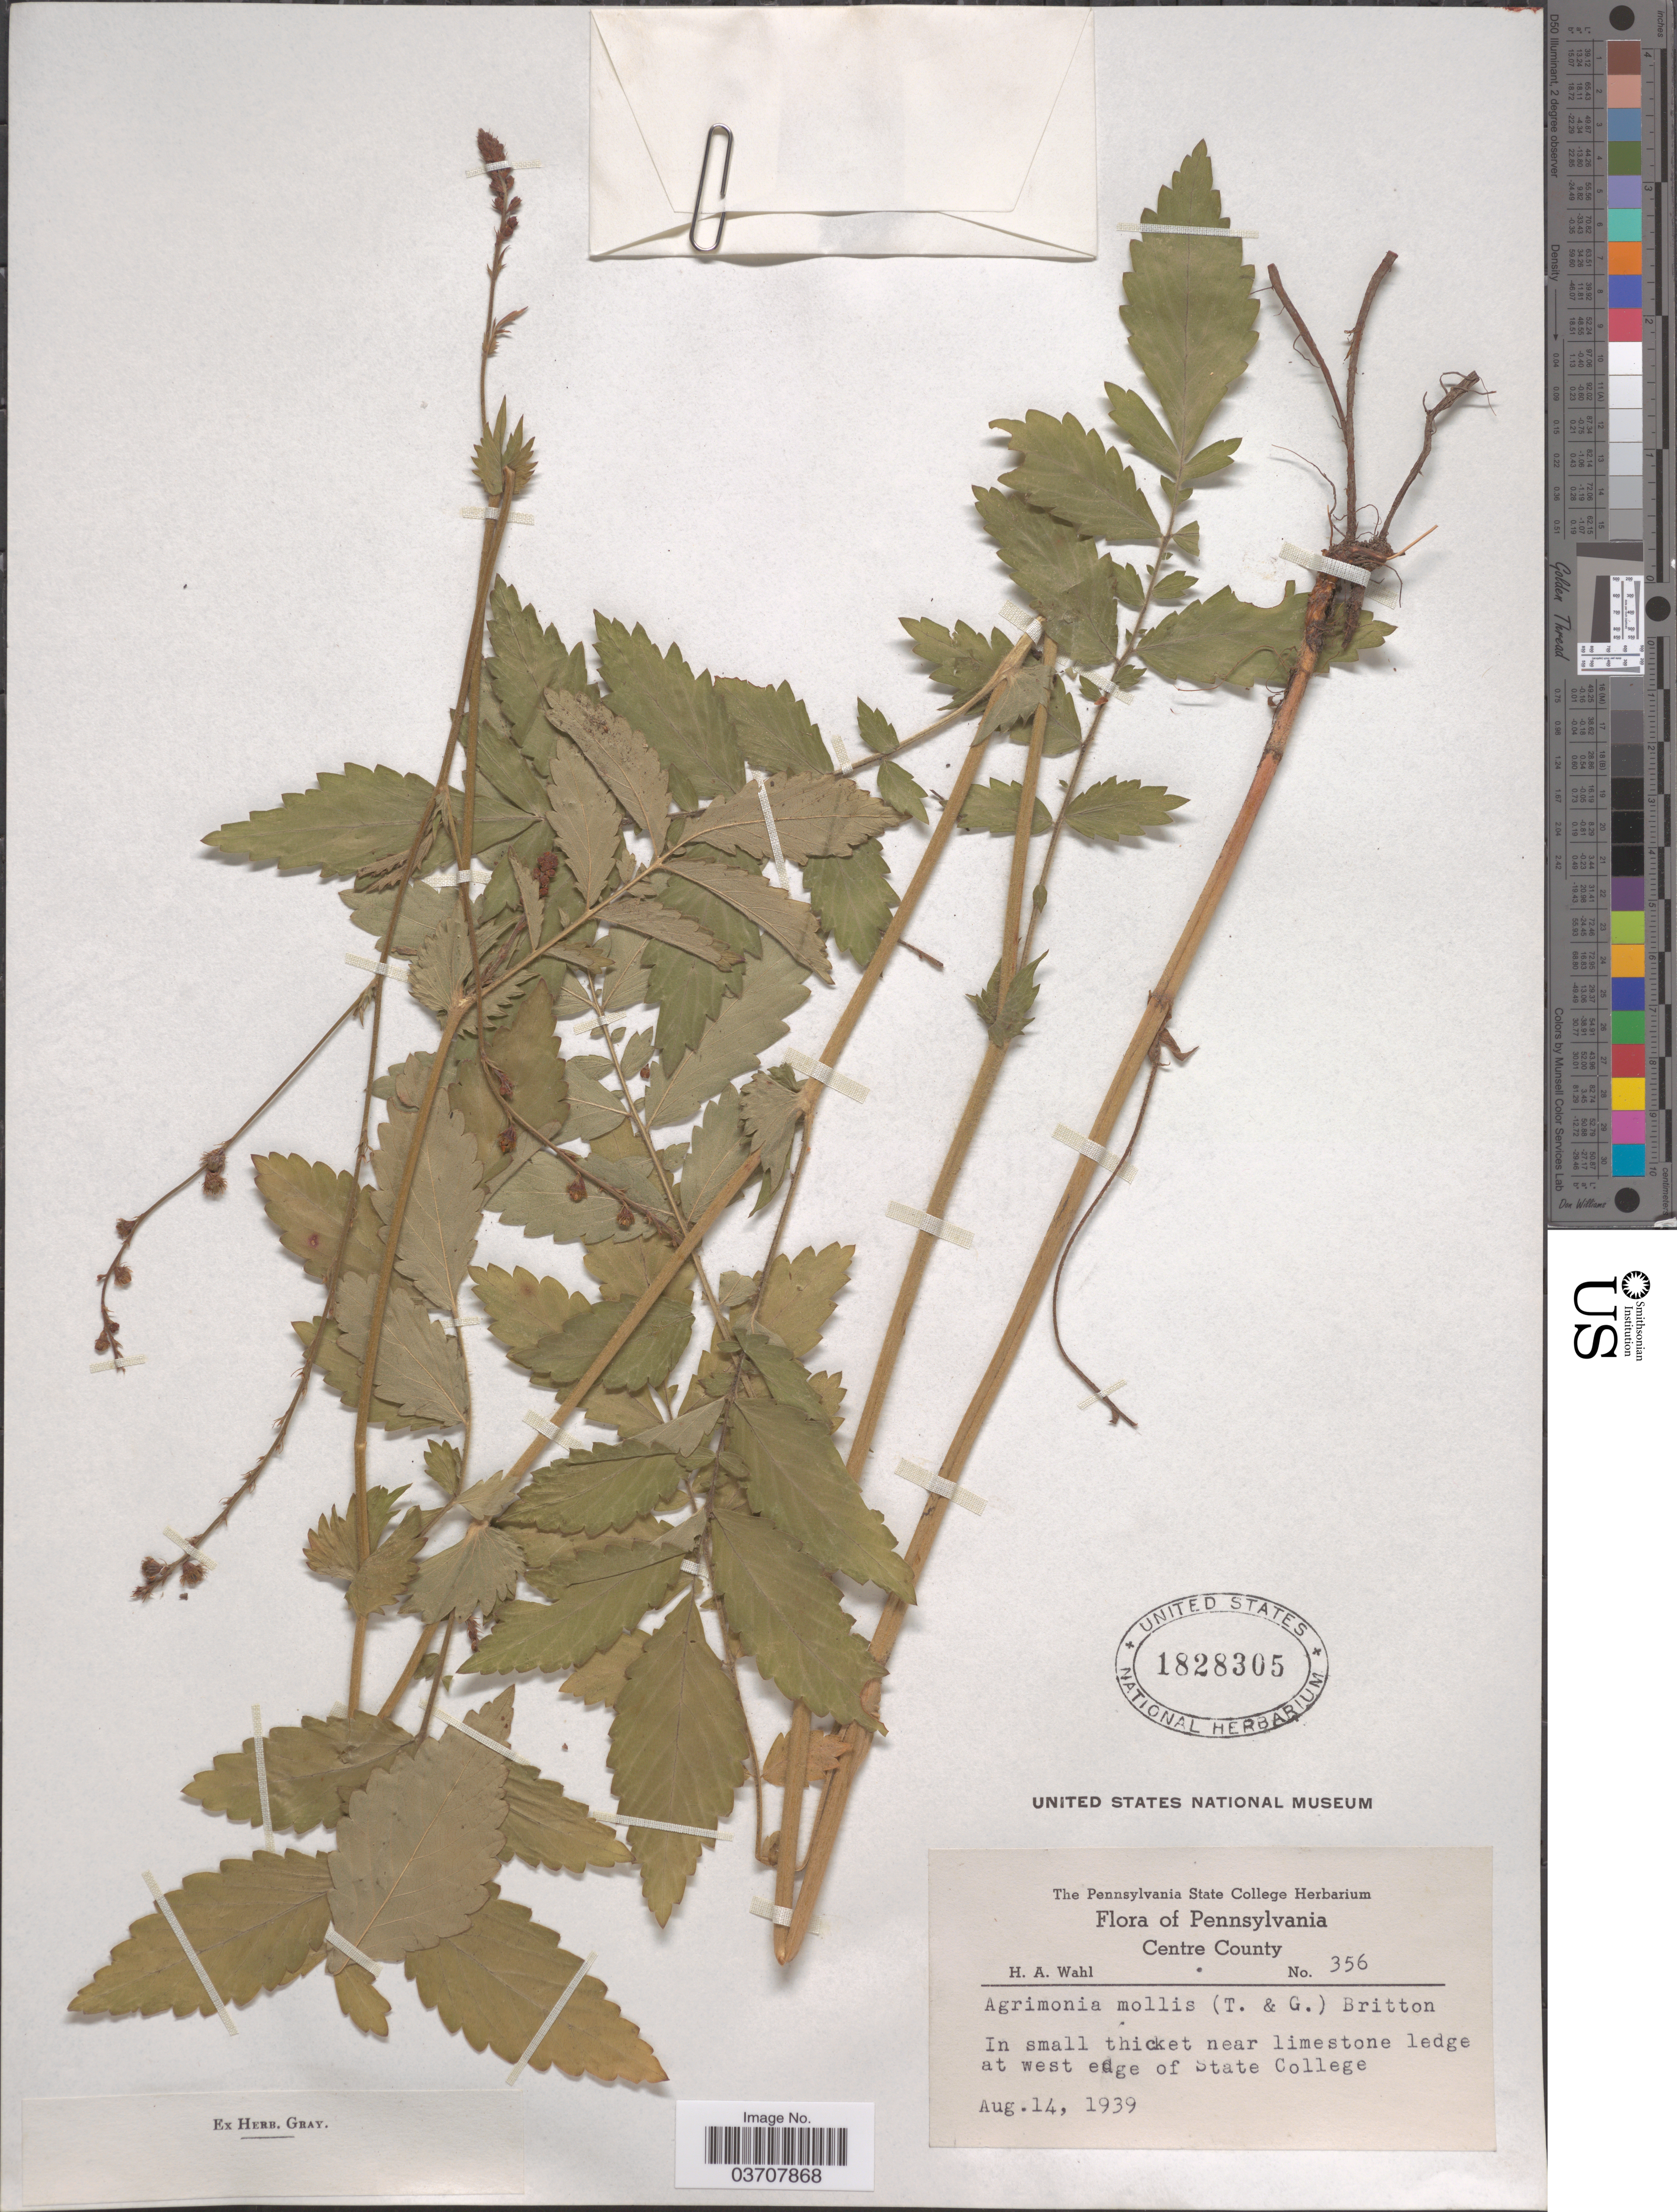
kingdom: Plantae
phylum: Tracheophyta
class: Magnoliopsida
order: Rosales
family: Rosaceae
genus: Agrimonia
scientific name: Agrimonia pubescens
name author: Wallr.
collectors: H. A. Wahl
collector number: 356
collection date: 1939-08-14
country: United States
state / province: Pennsylvania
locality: Centre County. Near limestone ledge at west edge of State College.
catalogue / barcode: US 1828305